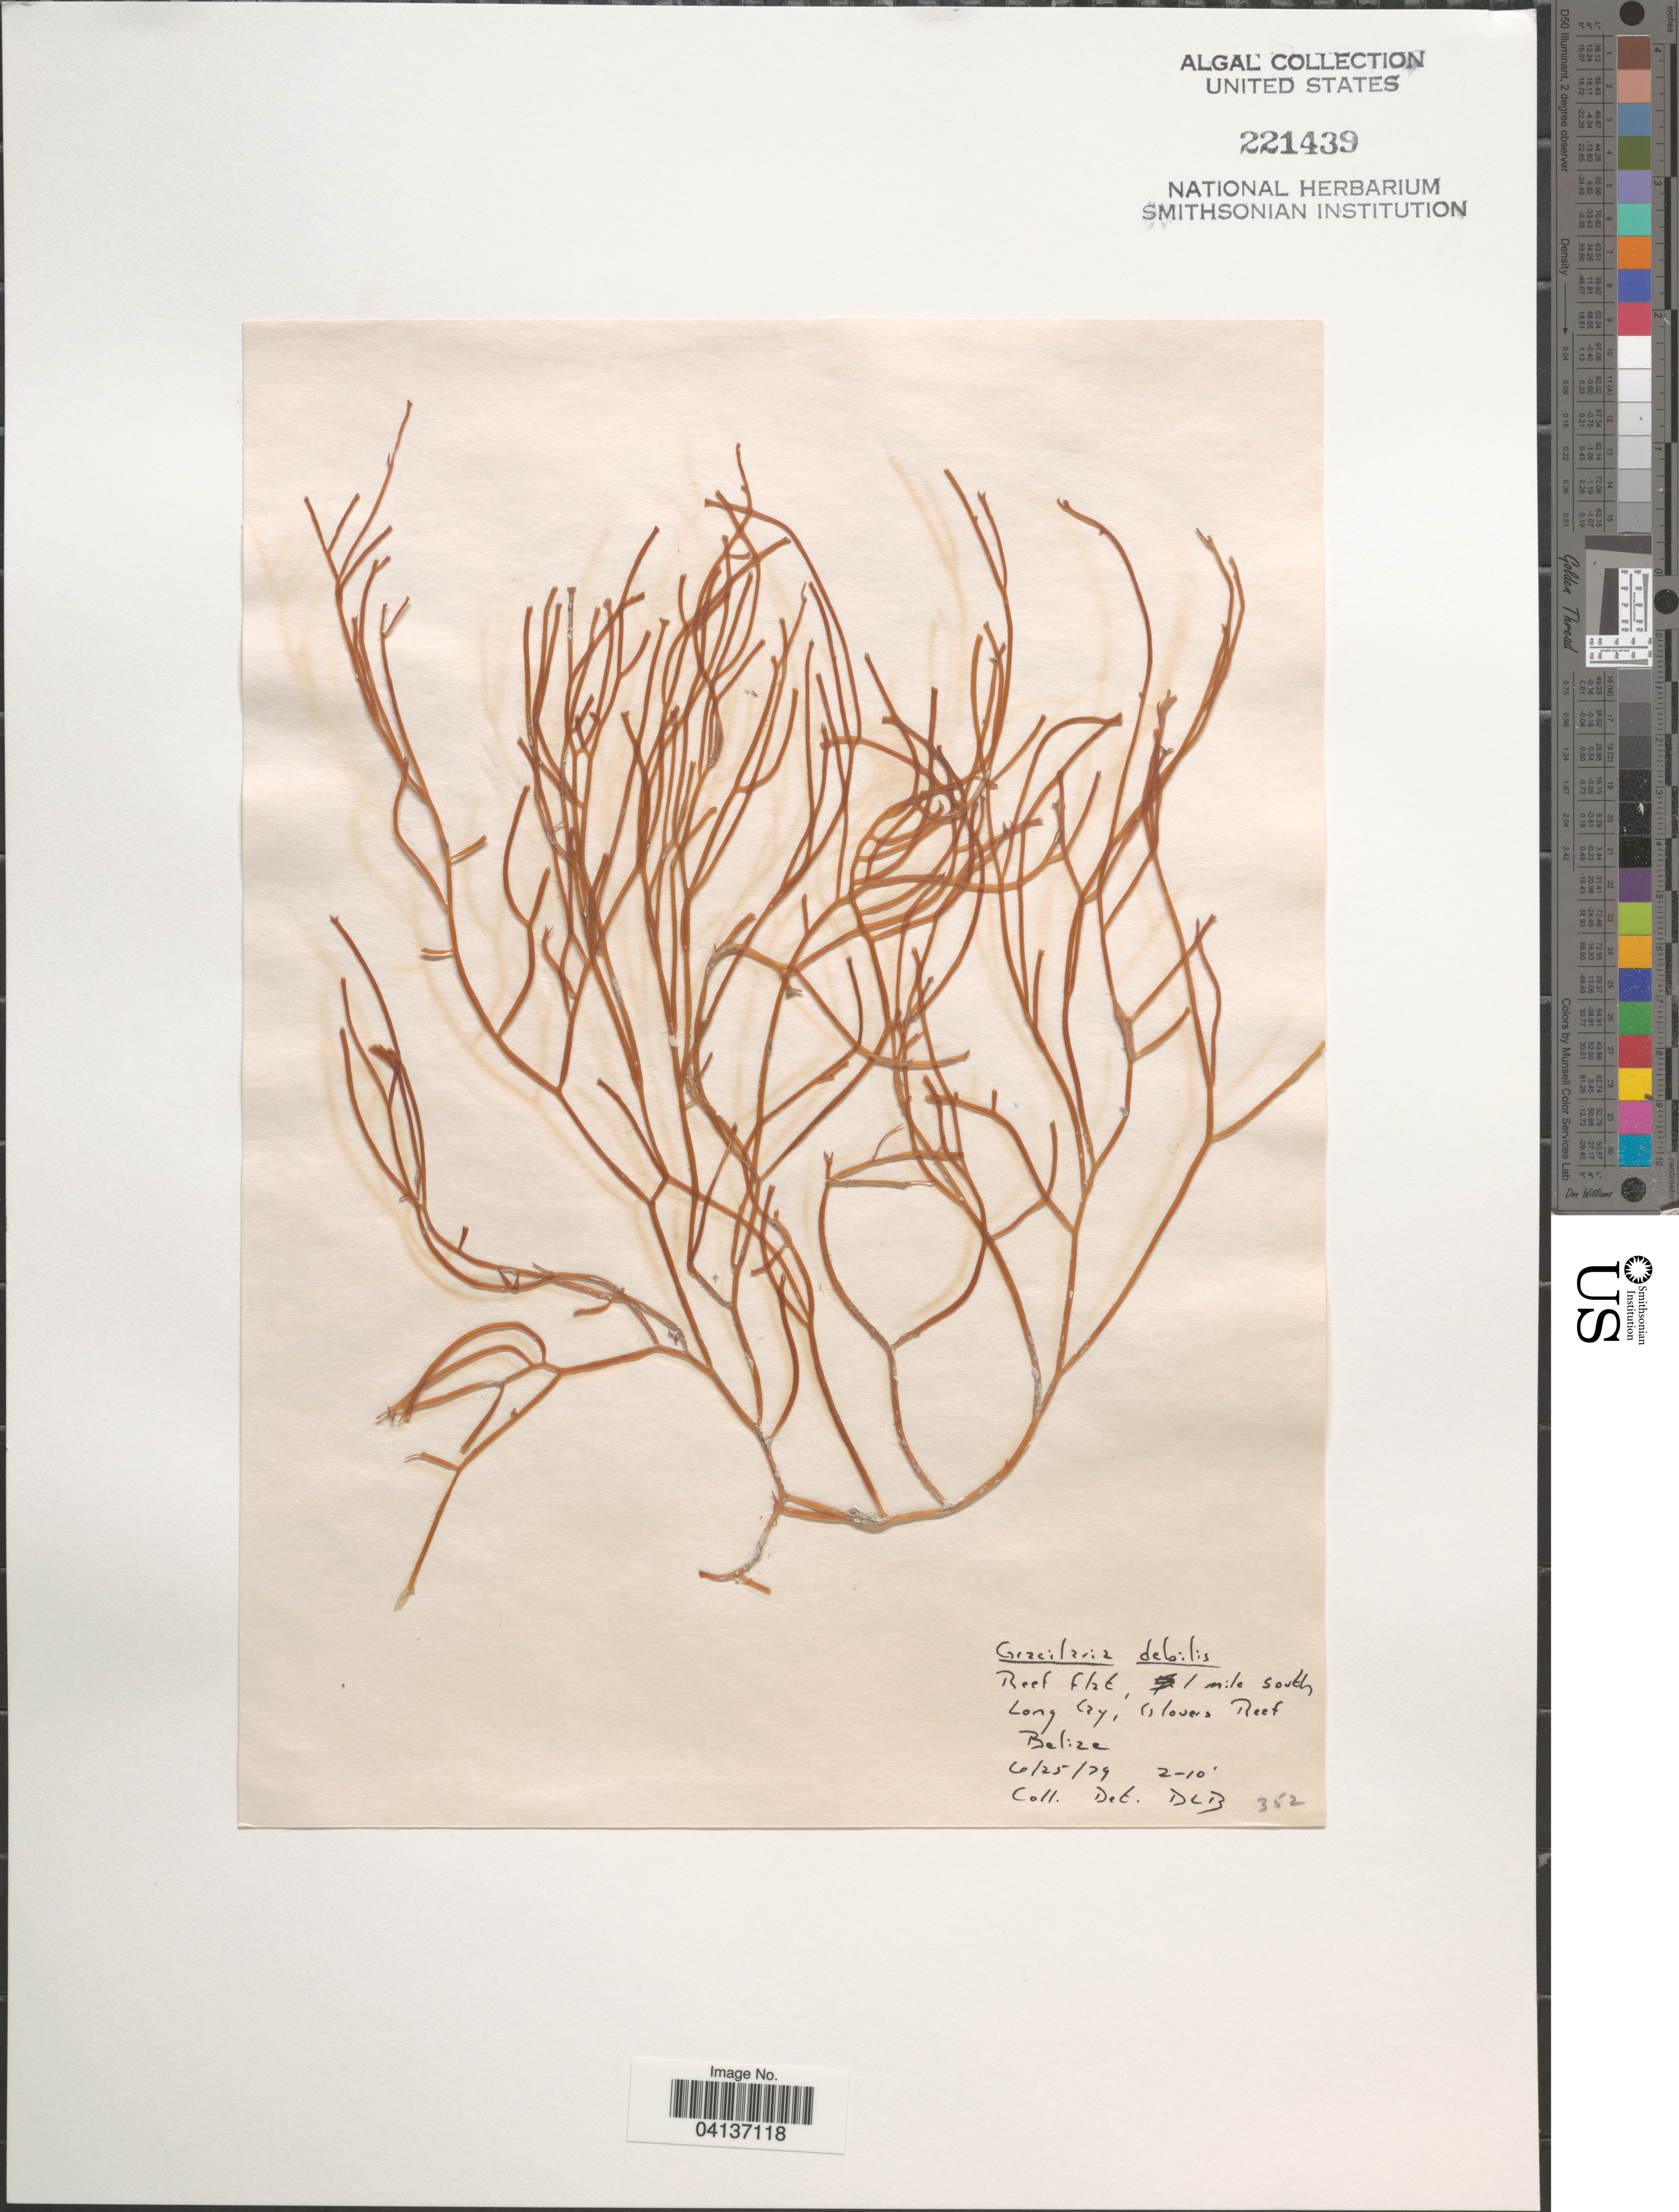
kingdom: Plantae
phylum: Rhodophyta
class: Florideophyceae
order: Gracilariales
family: Gracilariaceae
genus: Gracilaria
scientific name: Gracilaria debilis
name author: (Forssk.) Børgesen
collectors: D. L. B.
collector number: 352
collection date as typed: Transcribed d/m/y: 25/6/79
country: Belize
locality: Reef flat, 1 mile south Long Cay, Glovers Reef.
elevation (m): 1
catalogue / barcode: US 221439